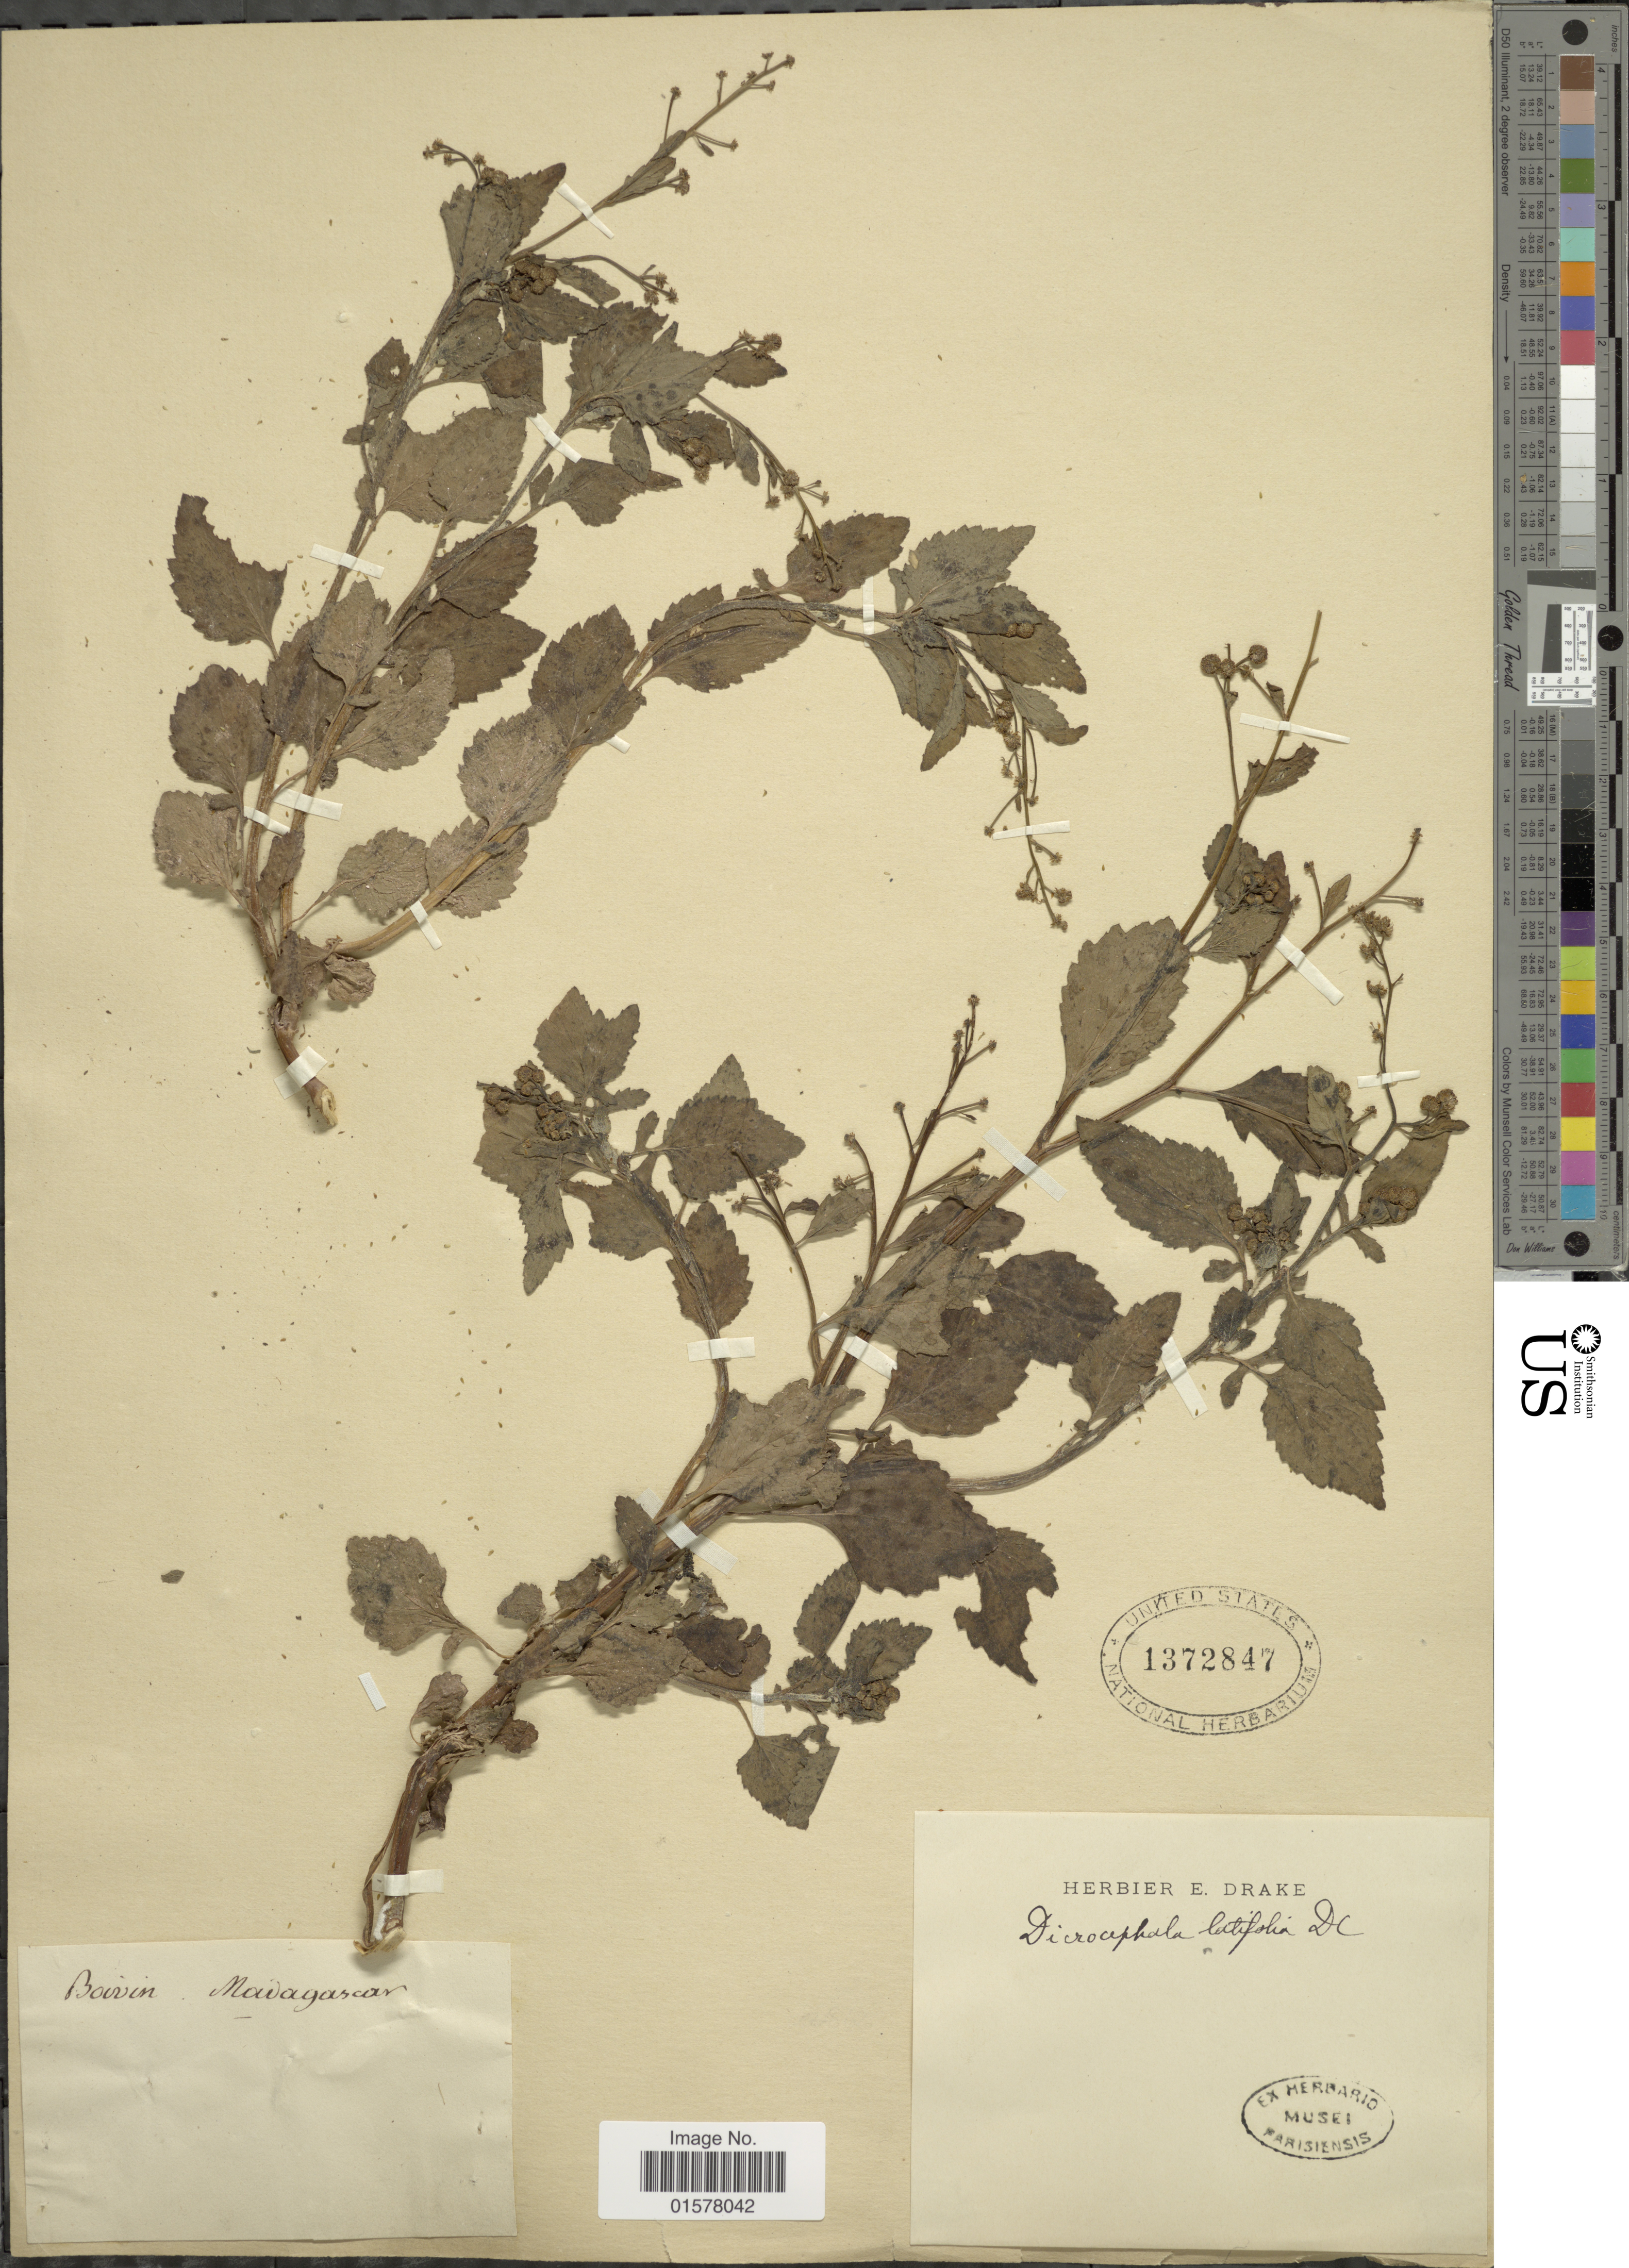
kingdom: Plantae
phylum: Tracheophyta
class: Magnoliopsida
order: Asterales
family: Asteraceae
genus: Dichrocephala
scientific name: Dichrocephala integrifolia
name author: (L. f.) Kuntze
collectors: -- Boivin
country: Madagascar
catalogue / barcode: US 1372847